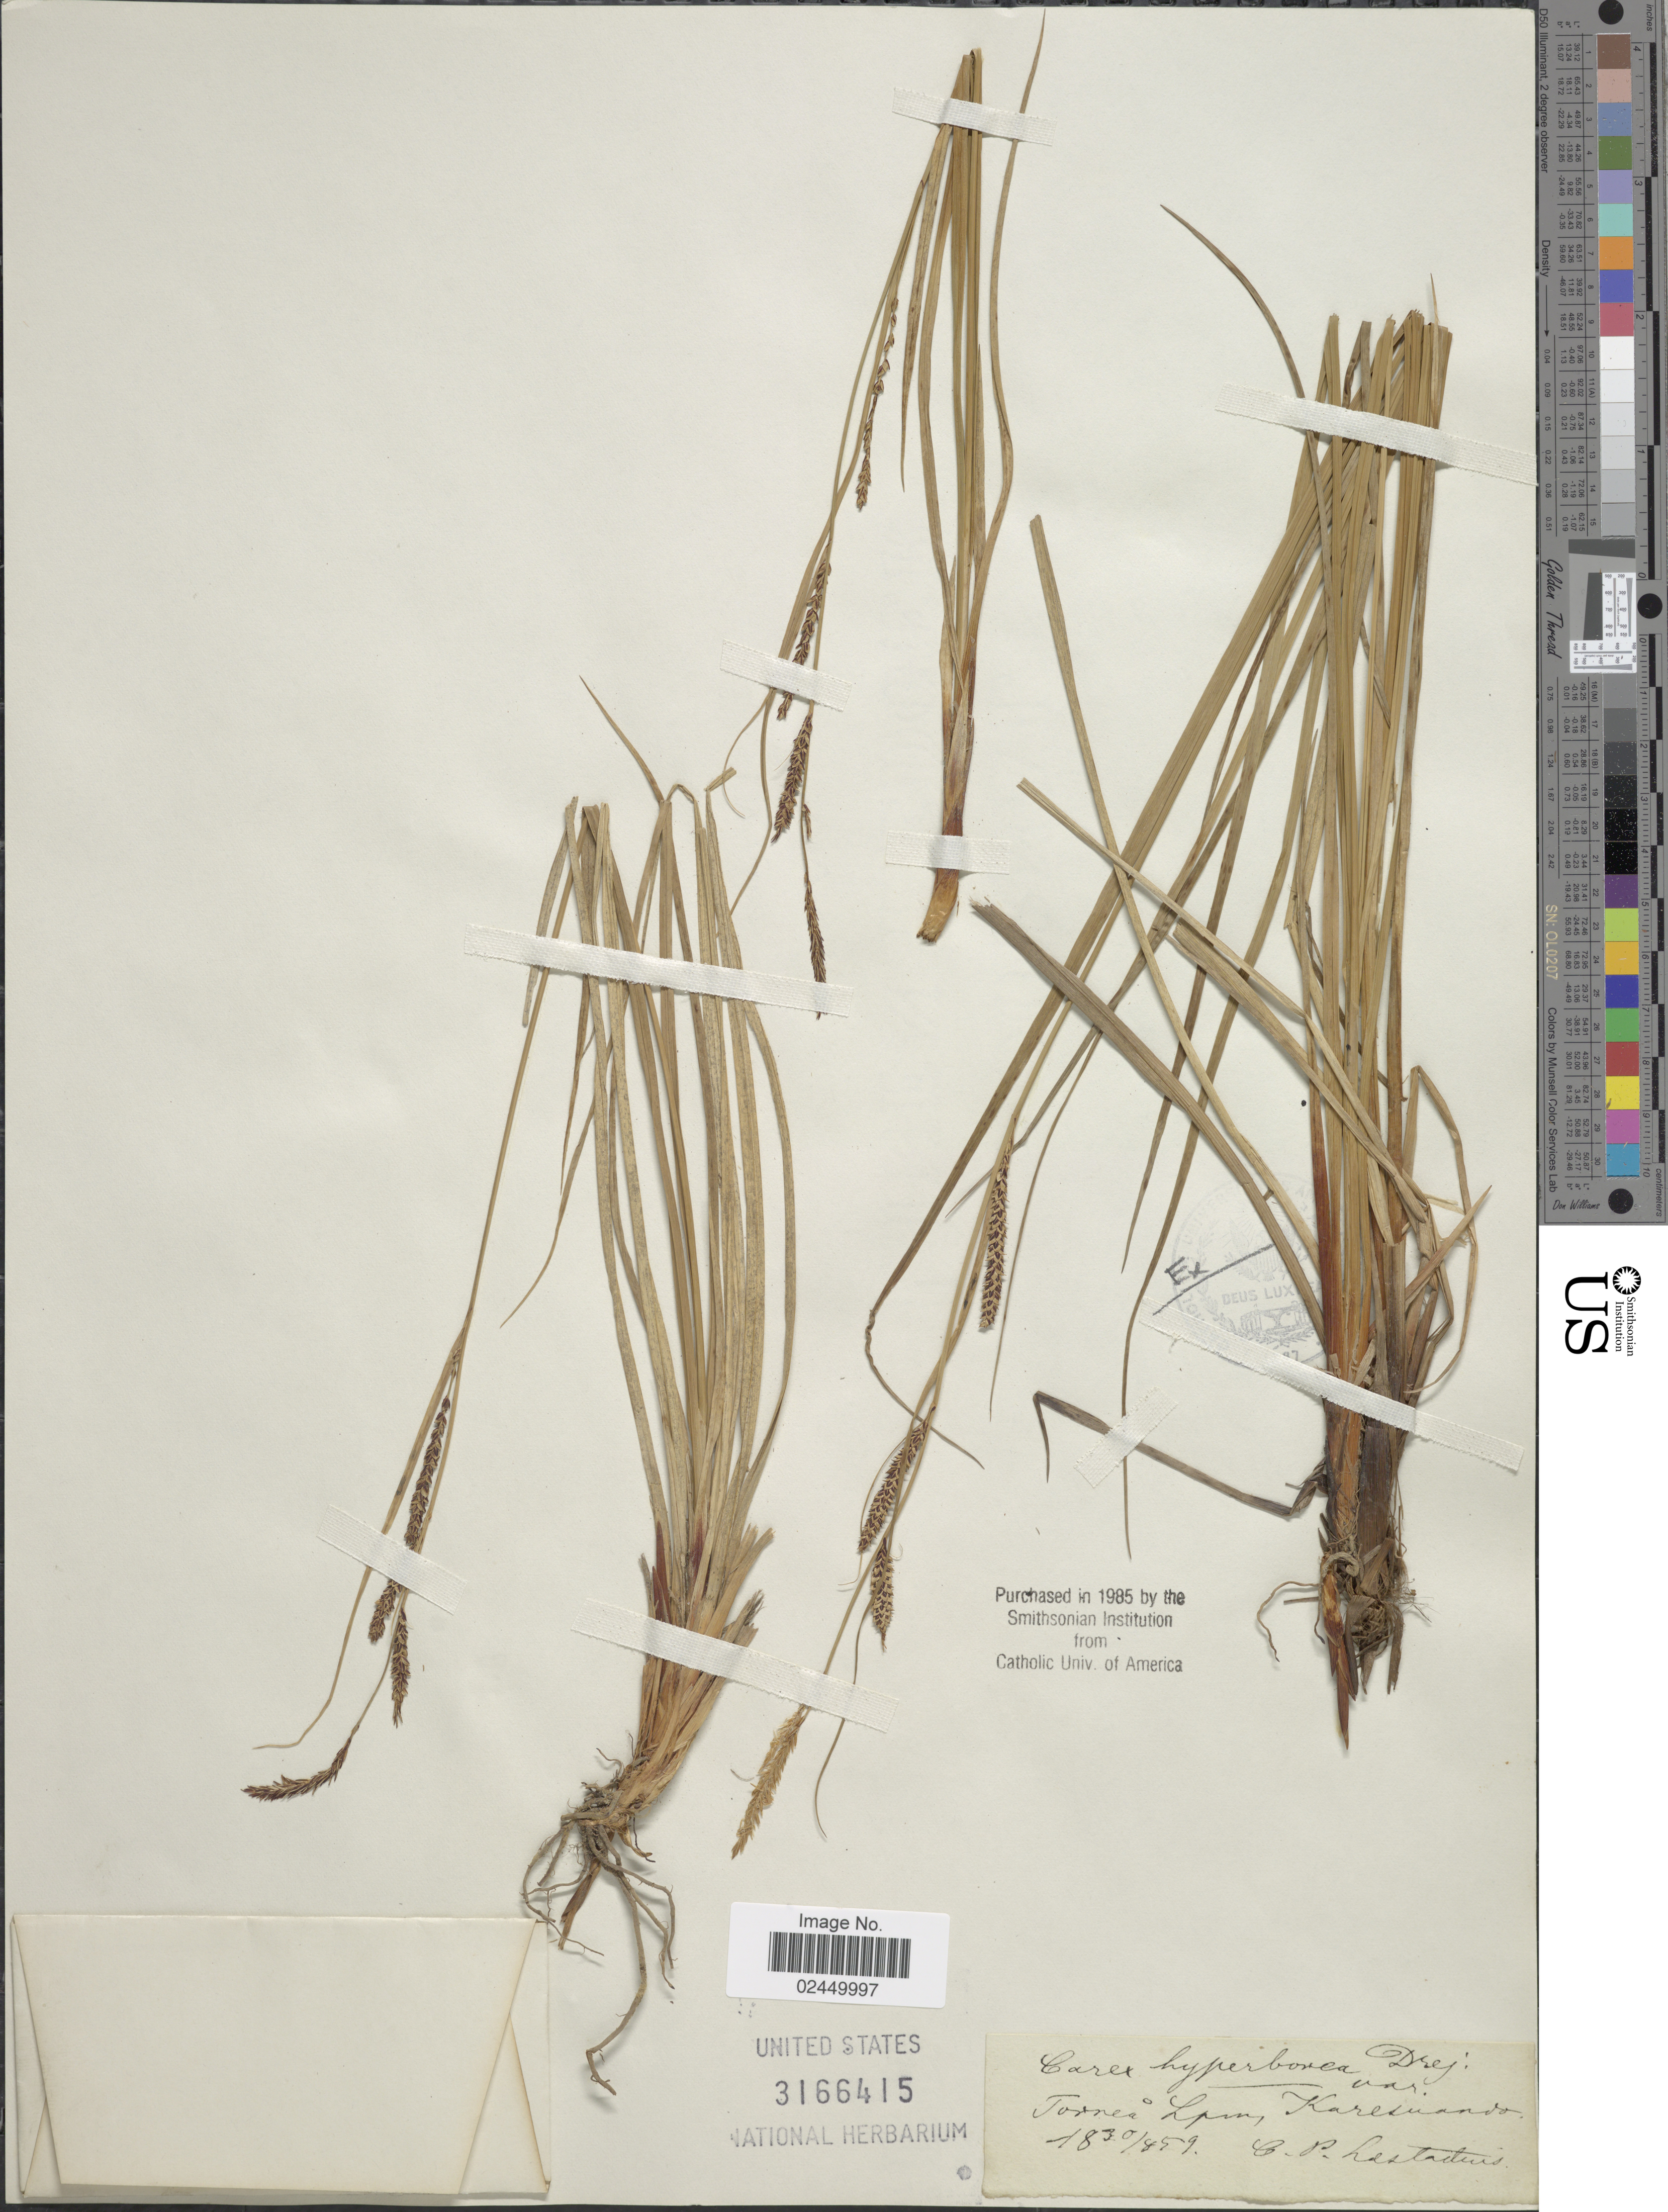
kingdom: Plantae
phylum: Tracheophyta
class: Liliopsida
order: Poales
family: Cyperaceae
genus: Carex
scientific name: Carex aquatilis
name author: Wahlenb.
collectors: C. Lastadius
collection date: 1859-08-30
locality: Torneå Lpn, Karesuando. [interpreted]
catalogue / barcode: US 3166415